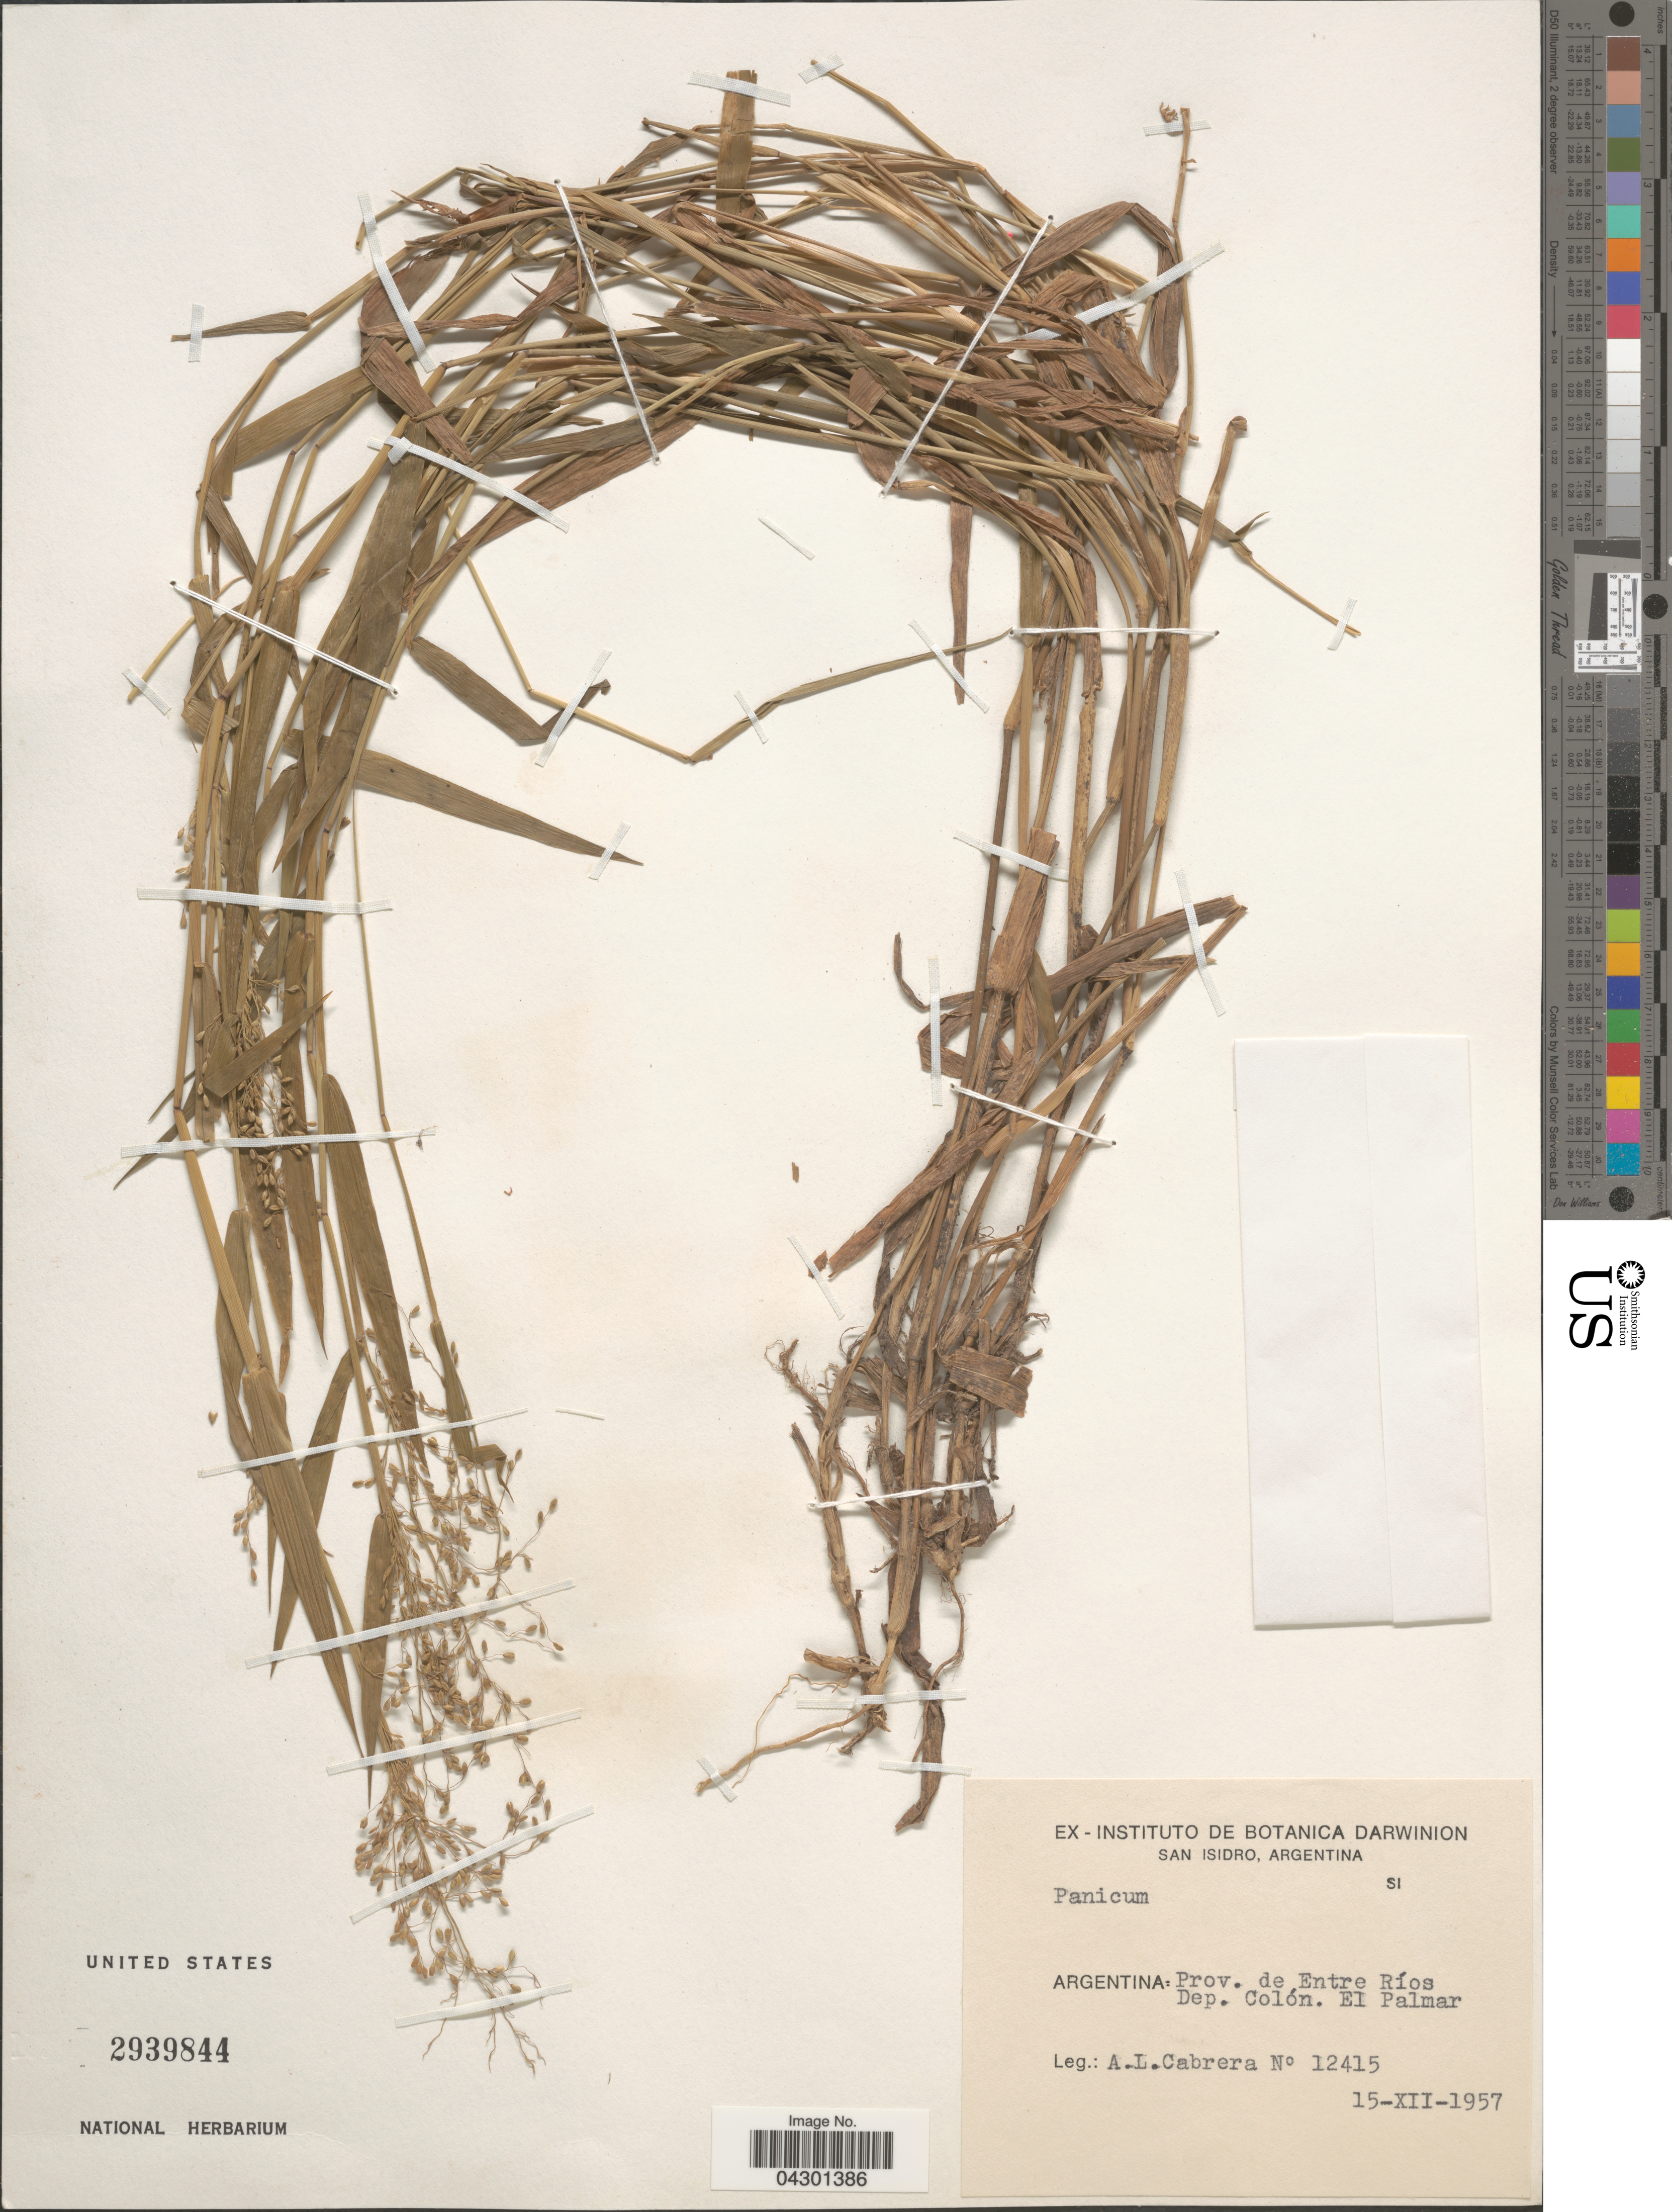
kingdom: Plantae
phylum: Tracheophyta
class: Liliopsida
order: Poales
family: Poaceae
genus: Panicum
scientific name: Panicum sp.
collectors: A. L. Cabrera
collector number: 12415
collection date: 1957-12-15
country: Argentina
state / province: Entre Rios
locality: Dep. Colón. El Palmar.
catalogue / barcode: US 2939844